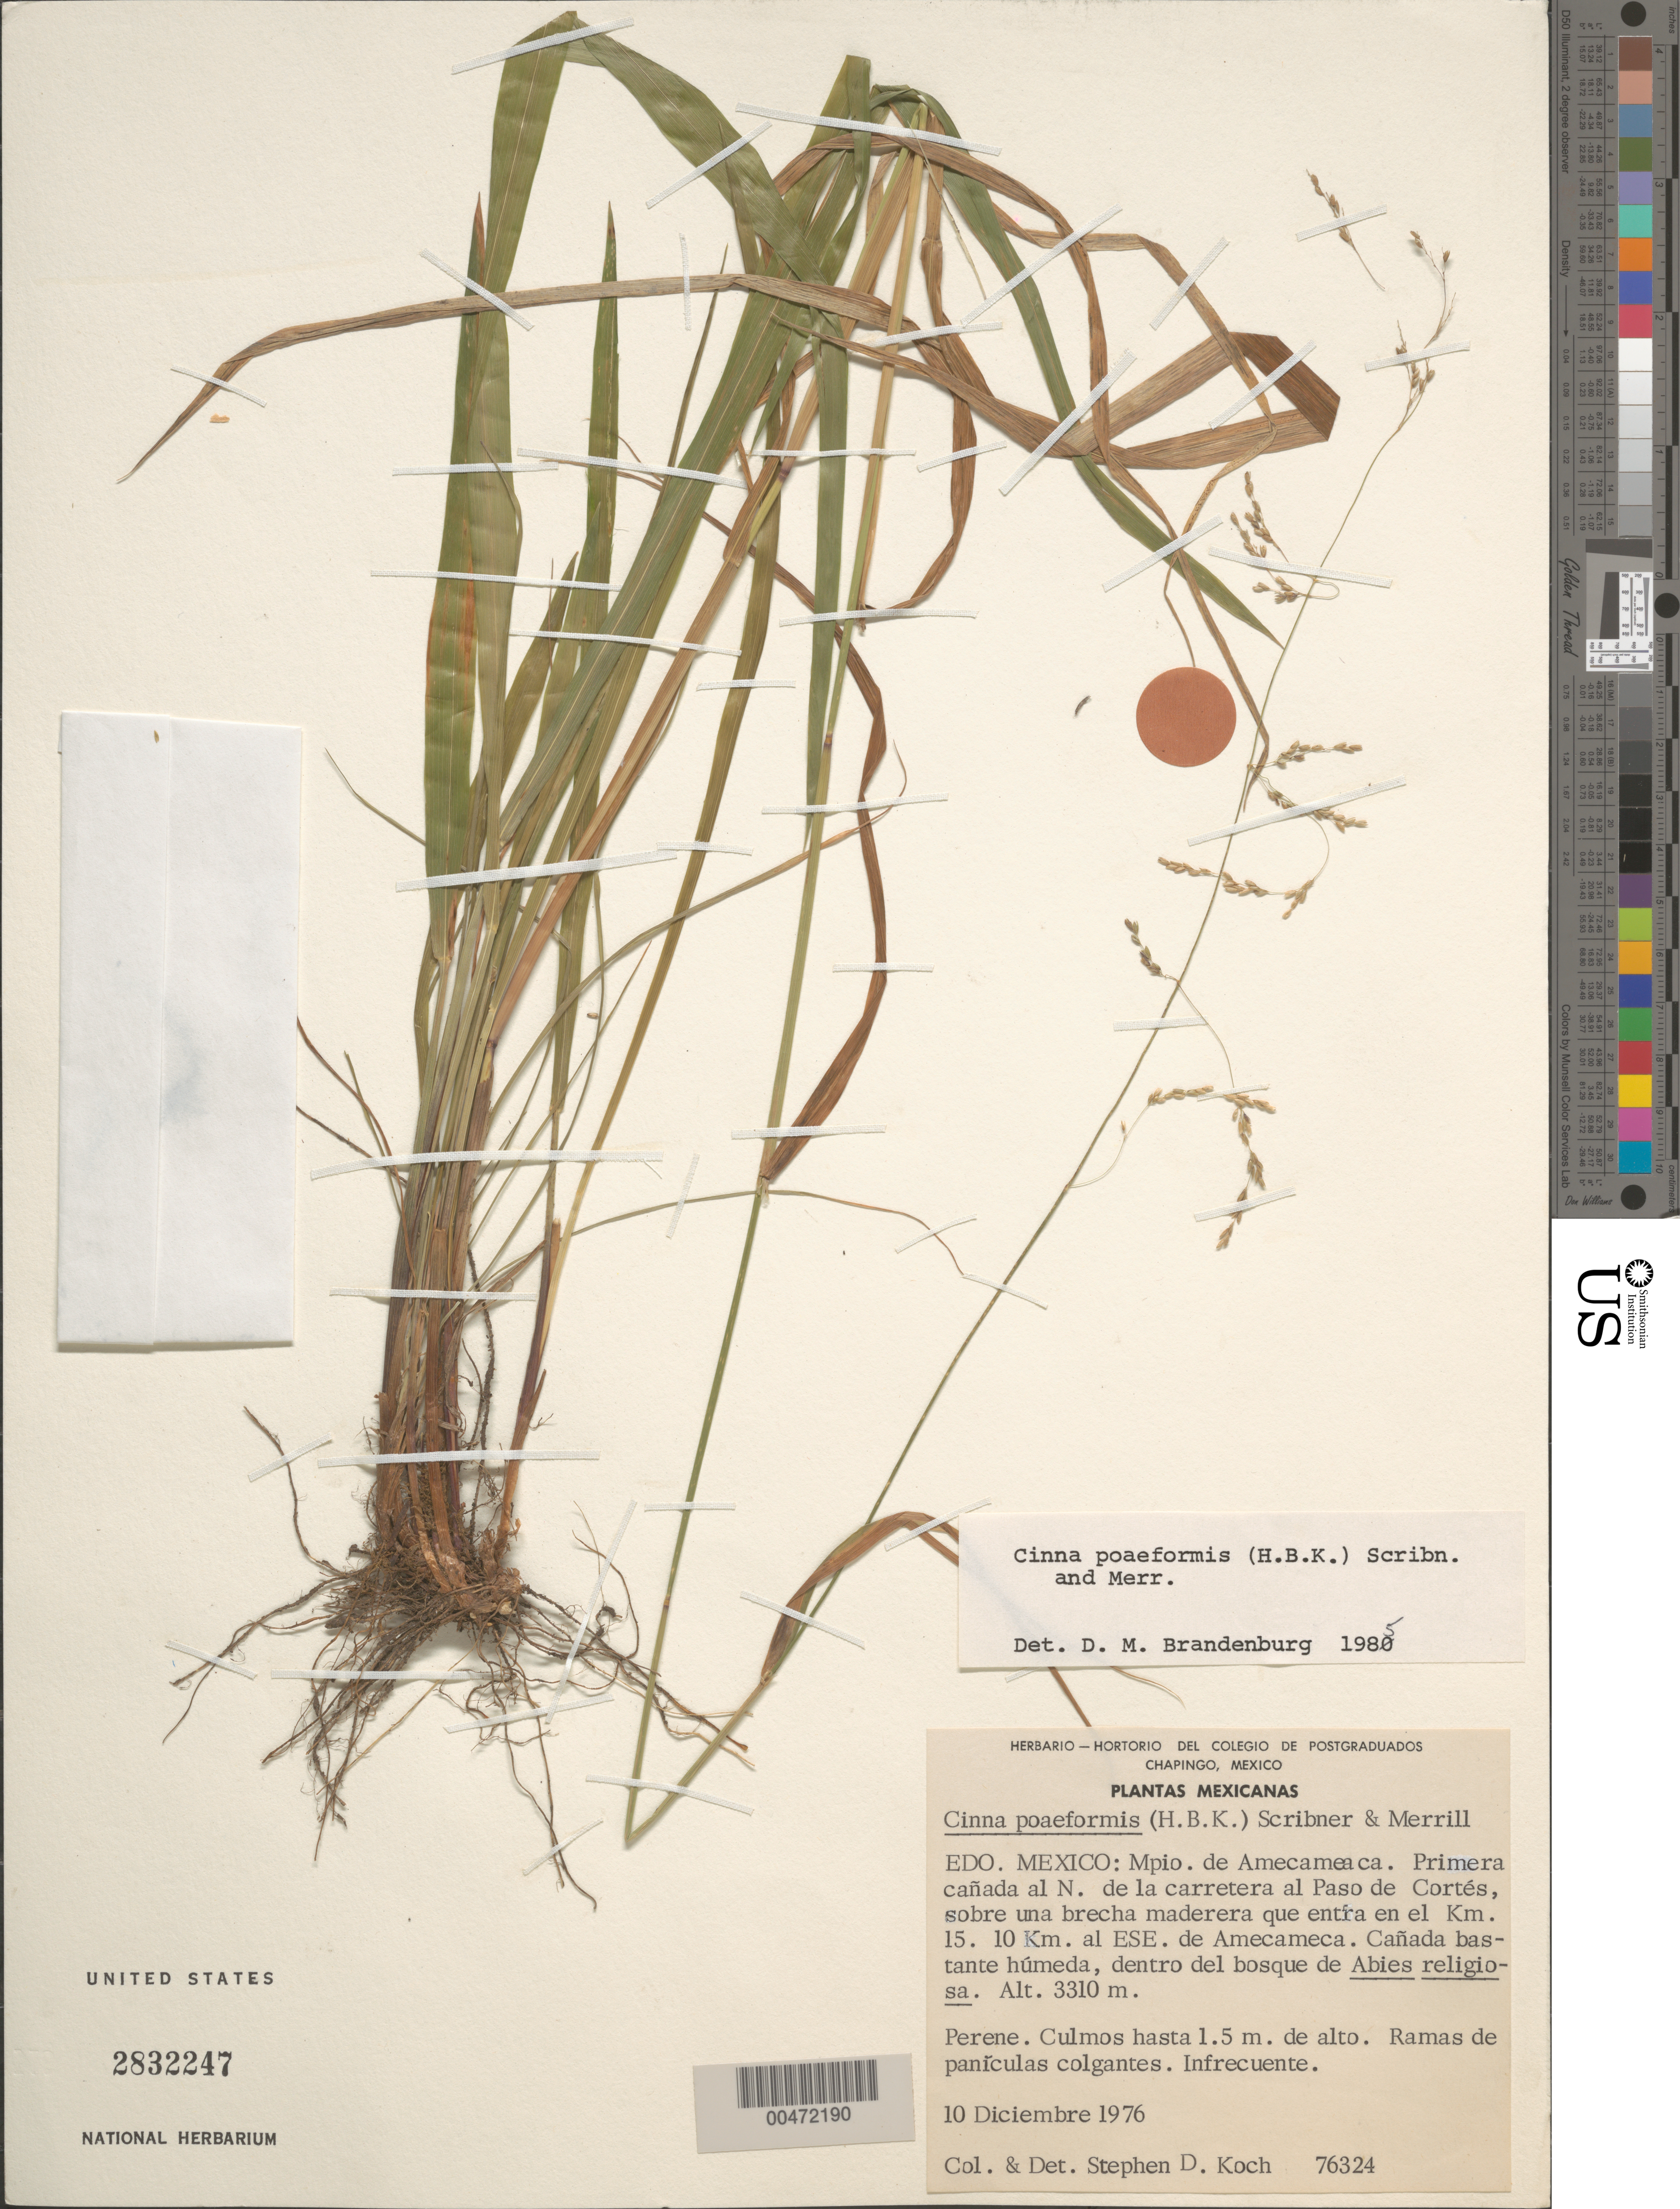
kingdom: Plantae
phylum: Tracheophyta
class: Liliopsida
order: Poales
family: Poaceae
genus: Cinna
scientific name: Cinna poiformis (Kunth) Scribn. & Merr.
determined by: Brandenburg, D. M.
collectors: S. D. Koch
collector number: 76324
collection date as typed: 10 Dec 1976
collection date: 1976-12-10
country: México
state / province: México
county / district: Amecameca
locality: First dale N of the hwy to Paso de Cortés, along a gap that enters on Km 15, 10 km ESE of Amecameca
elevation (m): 3310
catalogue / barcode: US 2832247